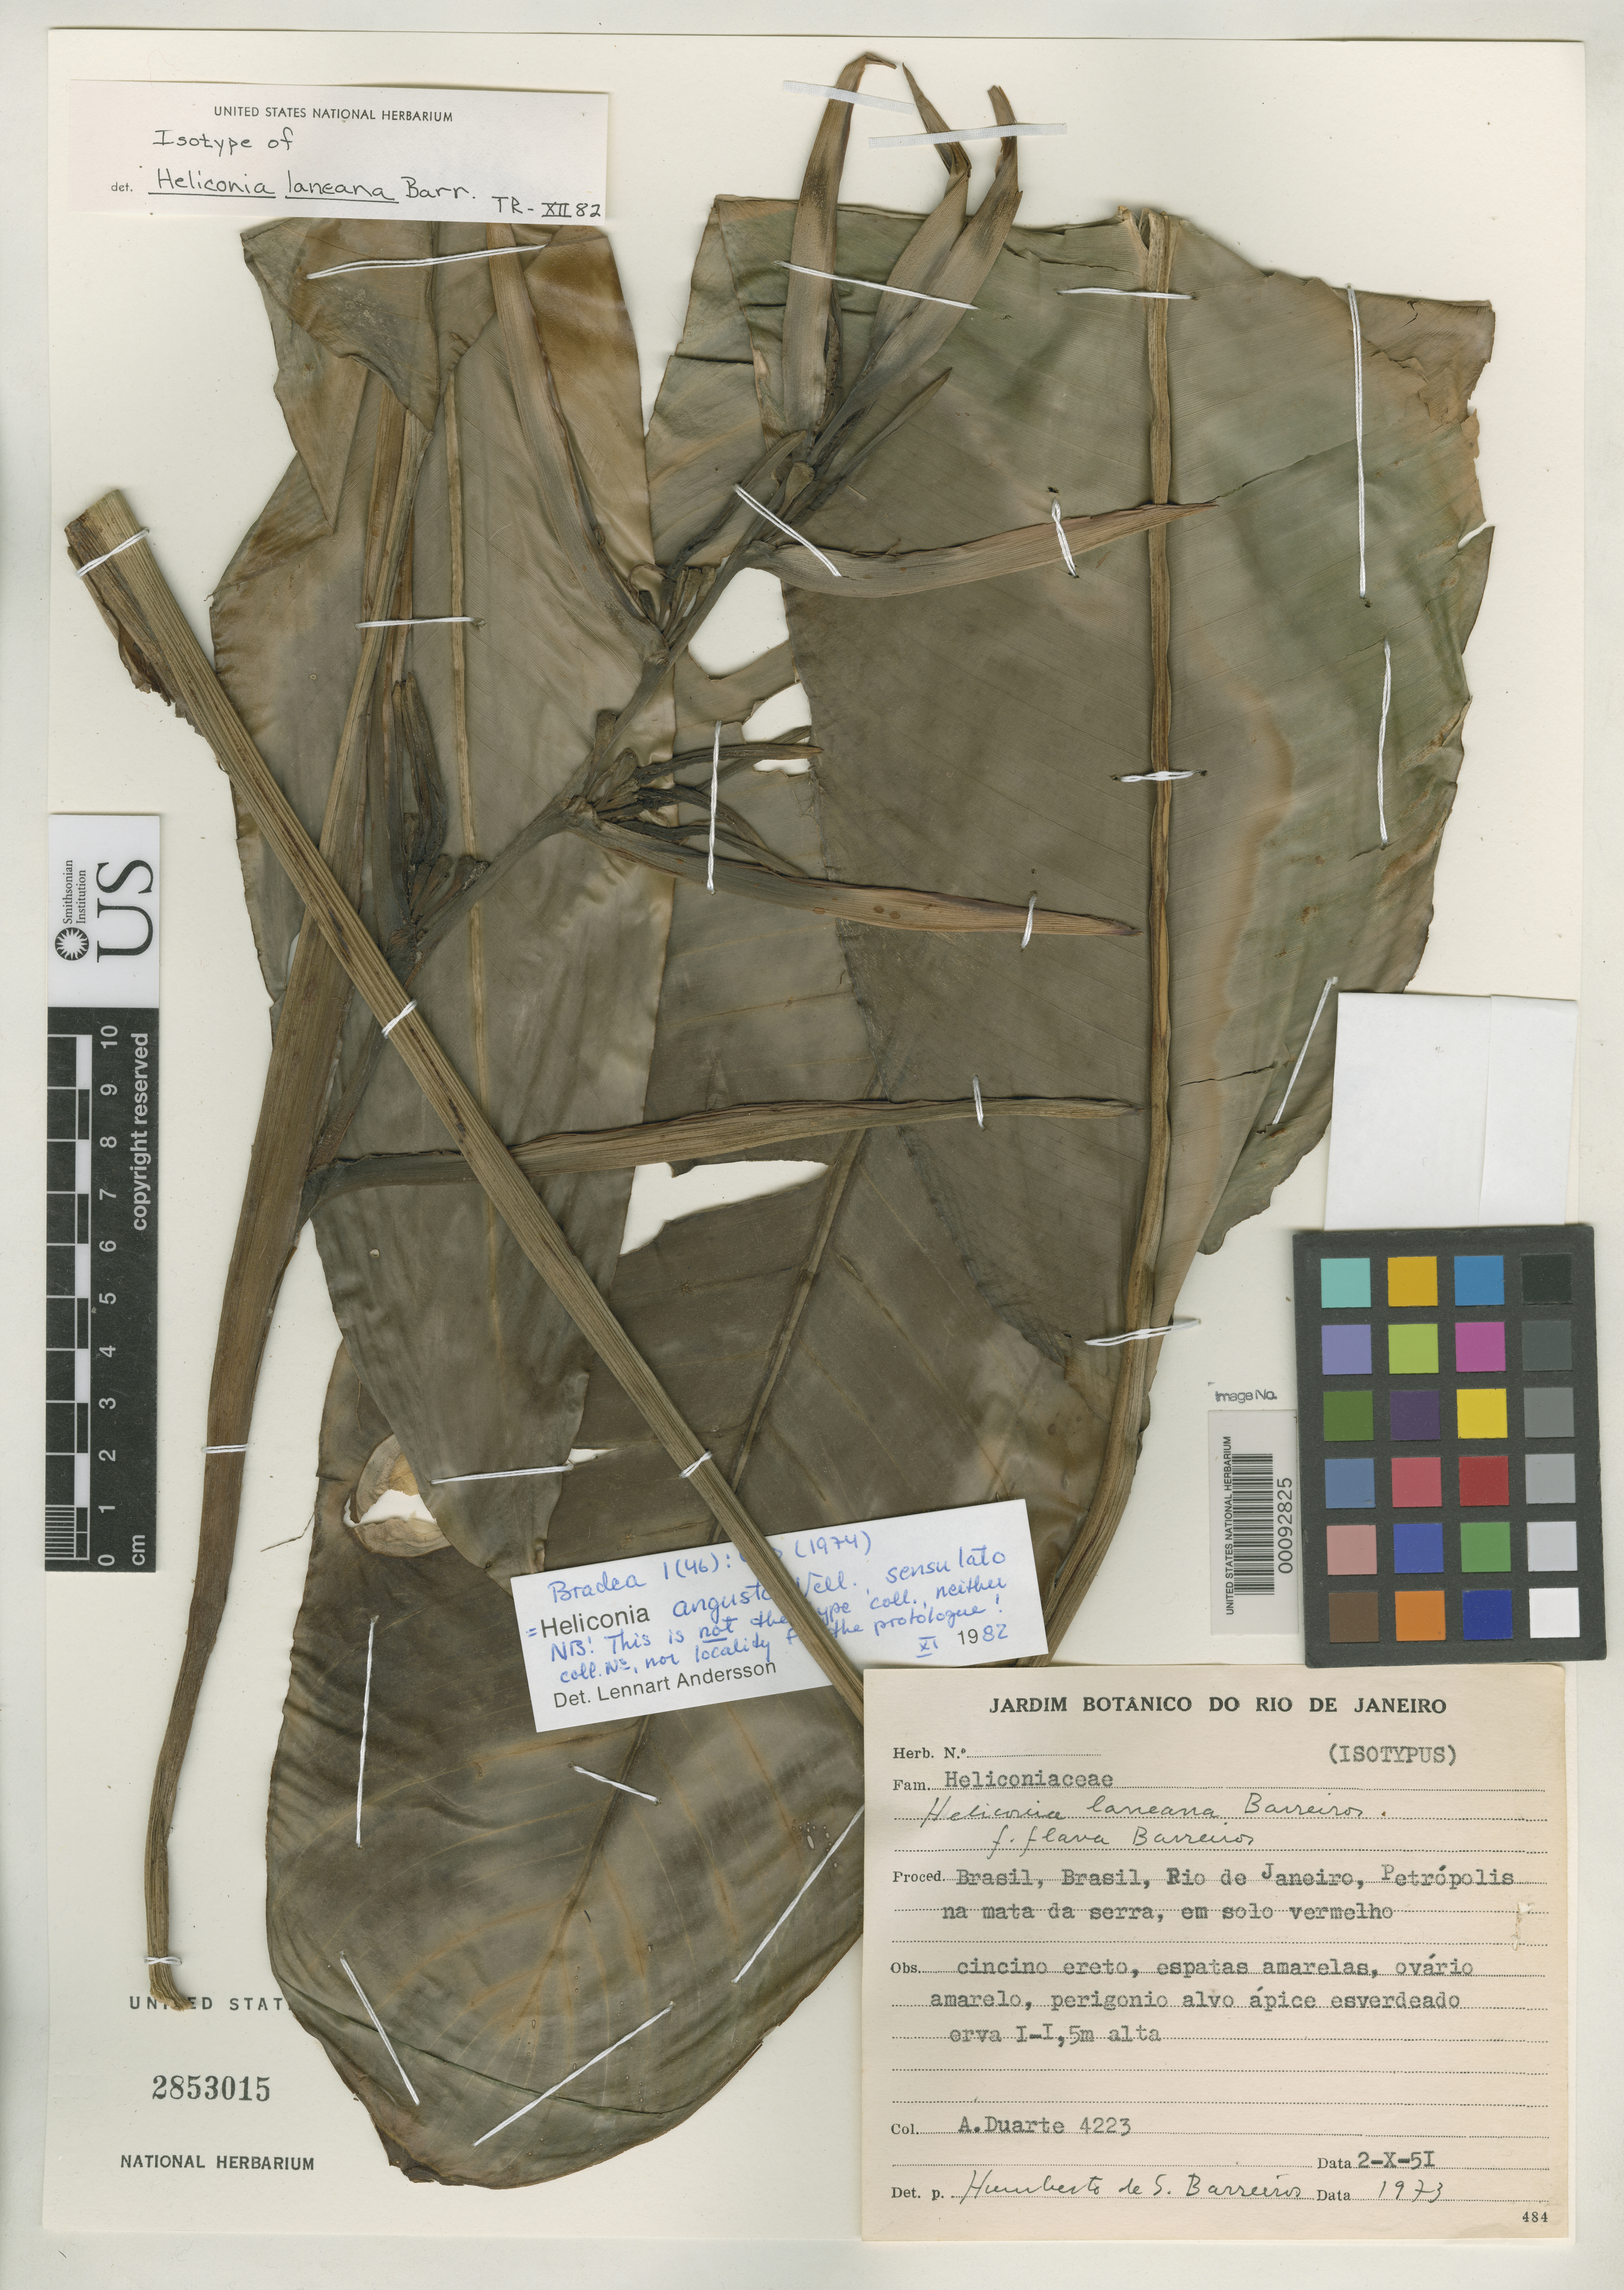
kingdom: Plantae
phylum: Tracheophyta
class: Liliopsida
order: Zingiberales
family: Heliconiaceae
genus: Heliconia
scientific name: Heliconia laneana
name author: Barreiros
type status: Isotype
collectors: A. P. Duarte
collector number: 4223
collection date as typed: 02 Oct 1951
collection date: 1951-10-02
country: Brazil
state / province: Rio de Janeiro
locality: Petropolis.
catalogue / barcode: US 2853015